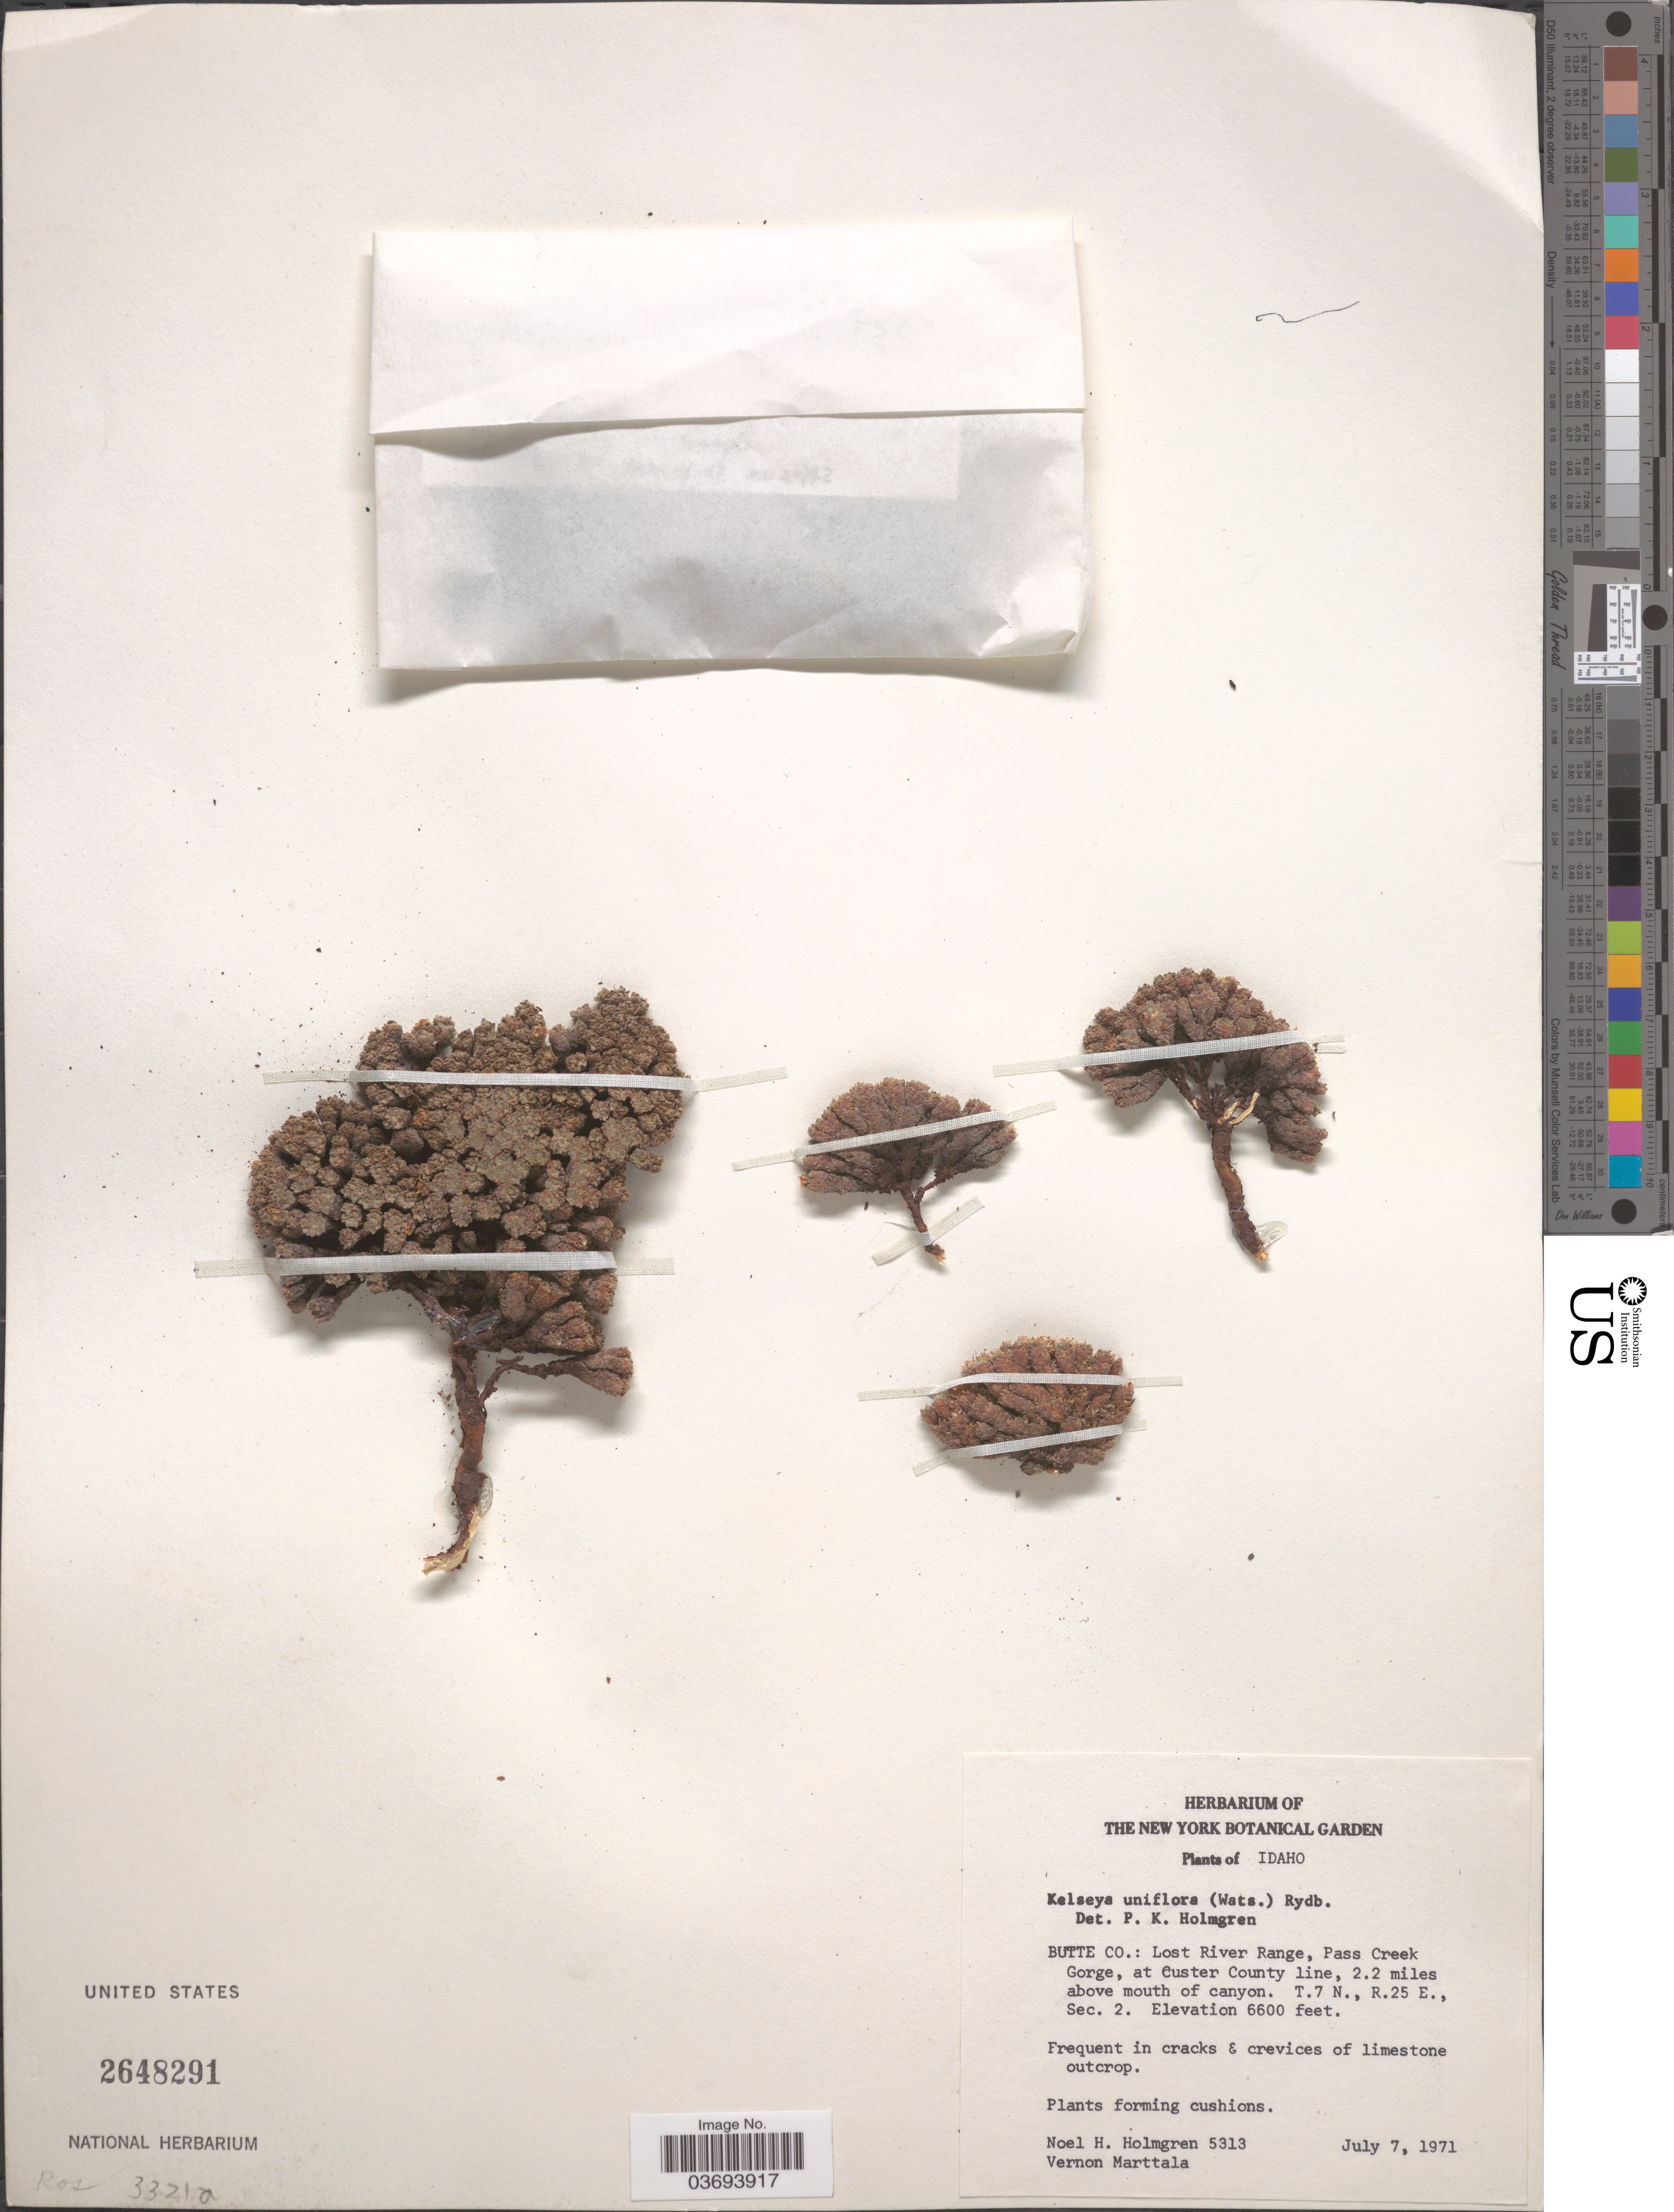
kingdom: Plantae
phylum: Tracheophyta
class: Magnoliopsida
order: Rosales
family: Rosaceae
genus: Kelseya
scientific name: Kelseya uniflora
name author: Rydb.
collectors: N. H. Holmgren & V. Marttala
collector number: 5313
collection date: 1971-07-07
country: United States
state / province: Idaho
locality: Butte Co.: Lost River Range, Pass Creek Gorge, at Custer County line, 2.2 miles above mouth of canyon. T.7 N., R.25 E., Sec. 2.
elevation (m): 2012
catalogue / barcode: US 2648291